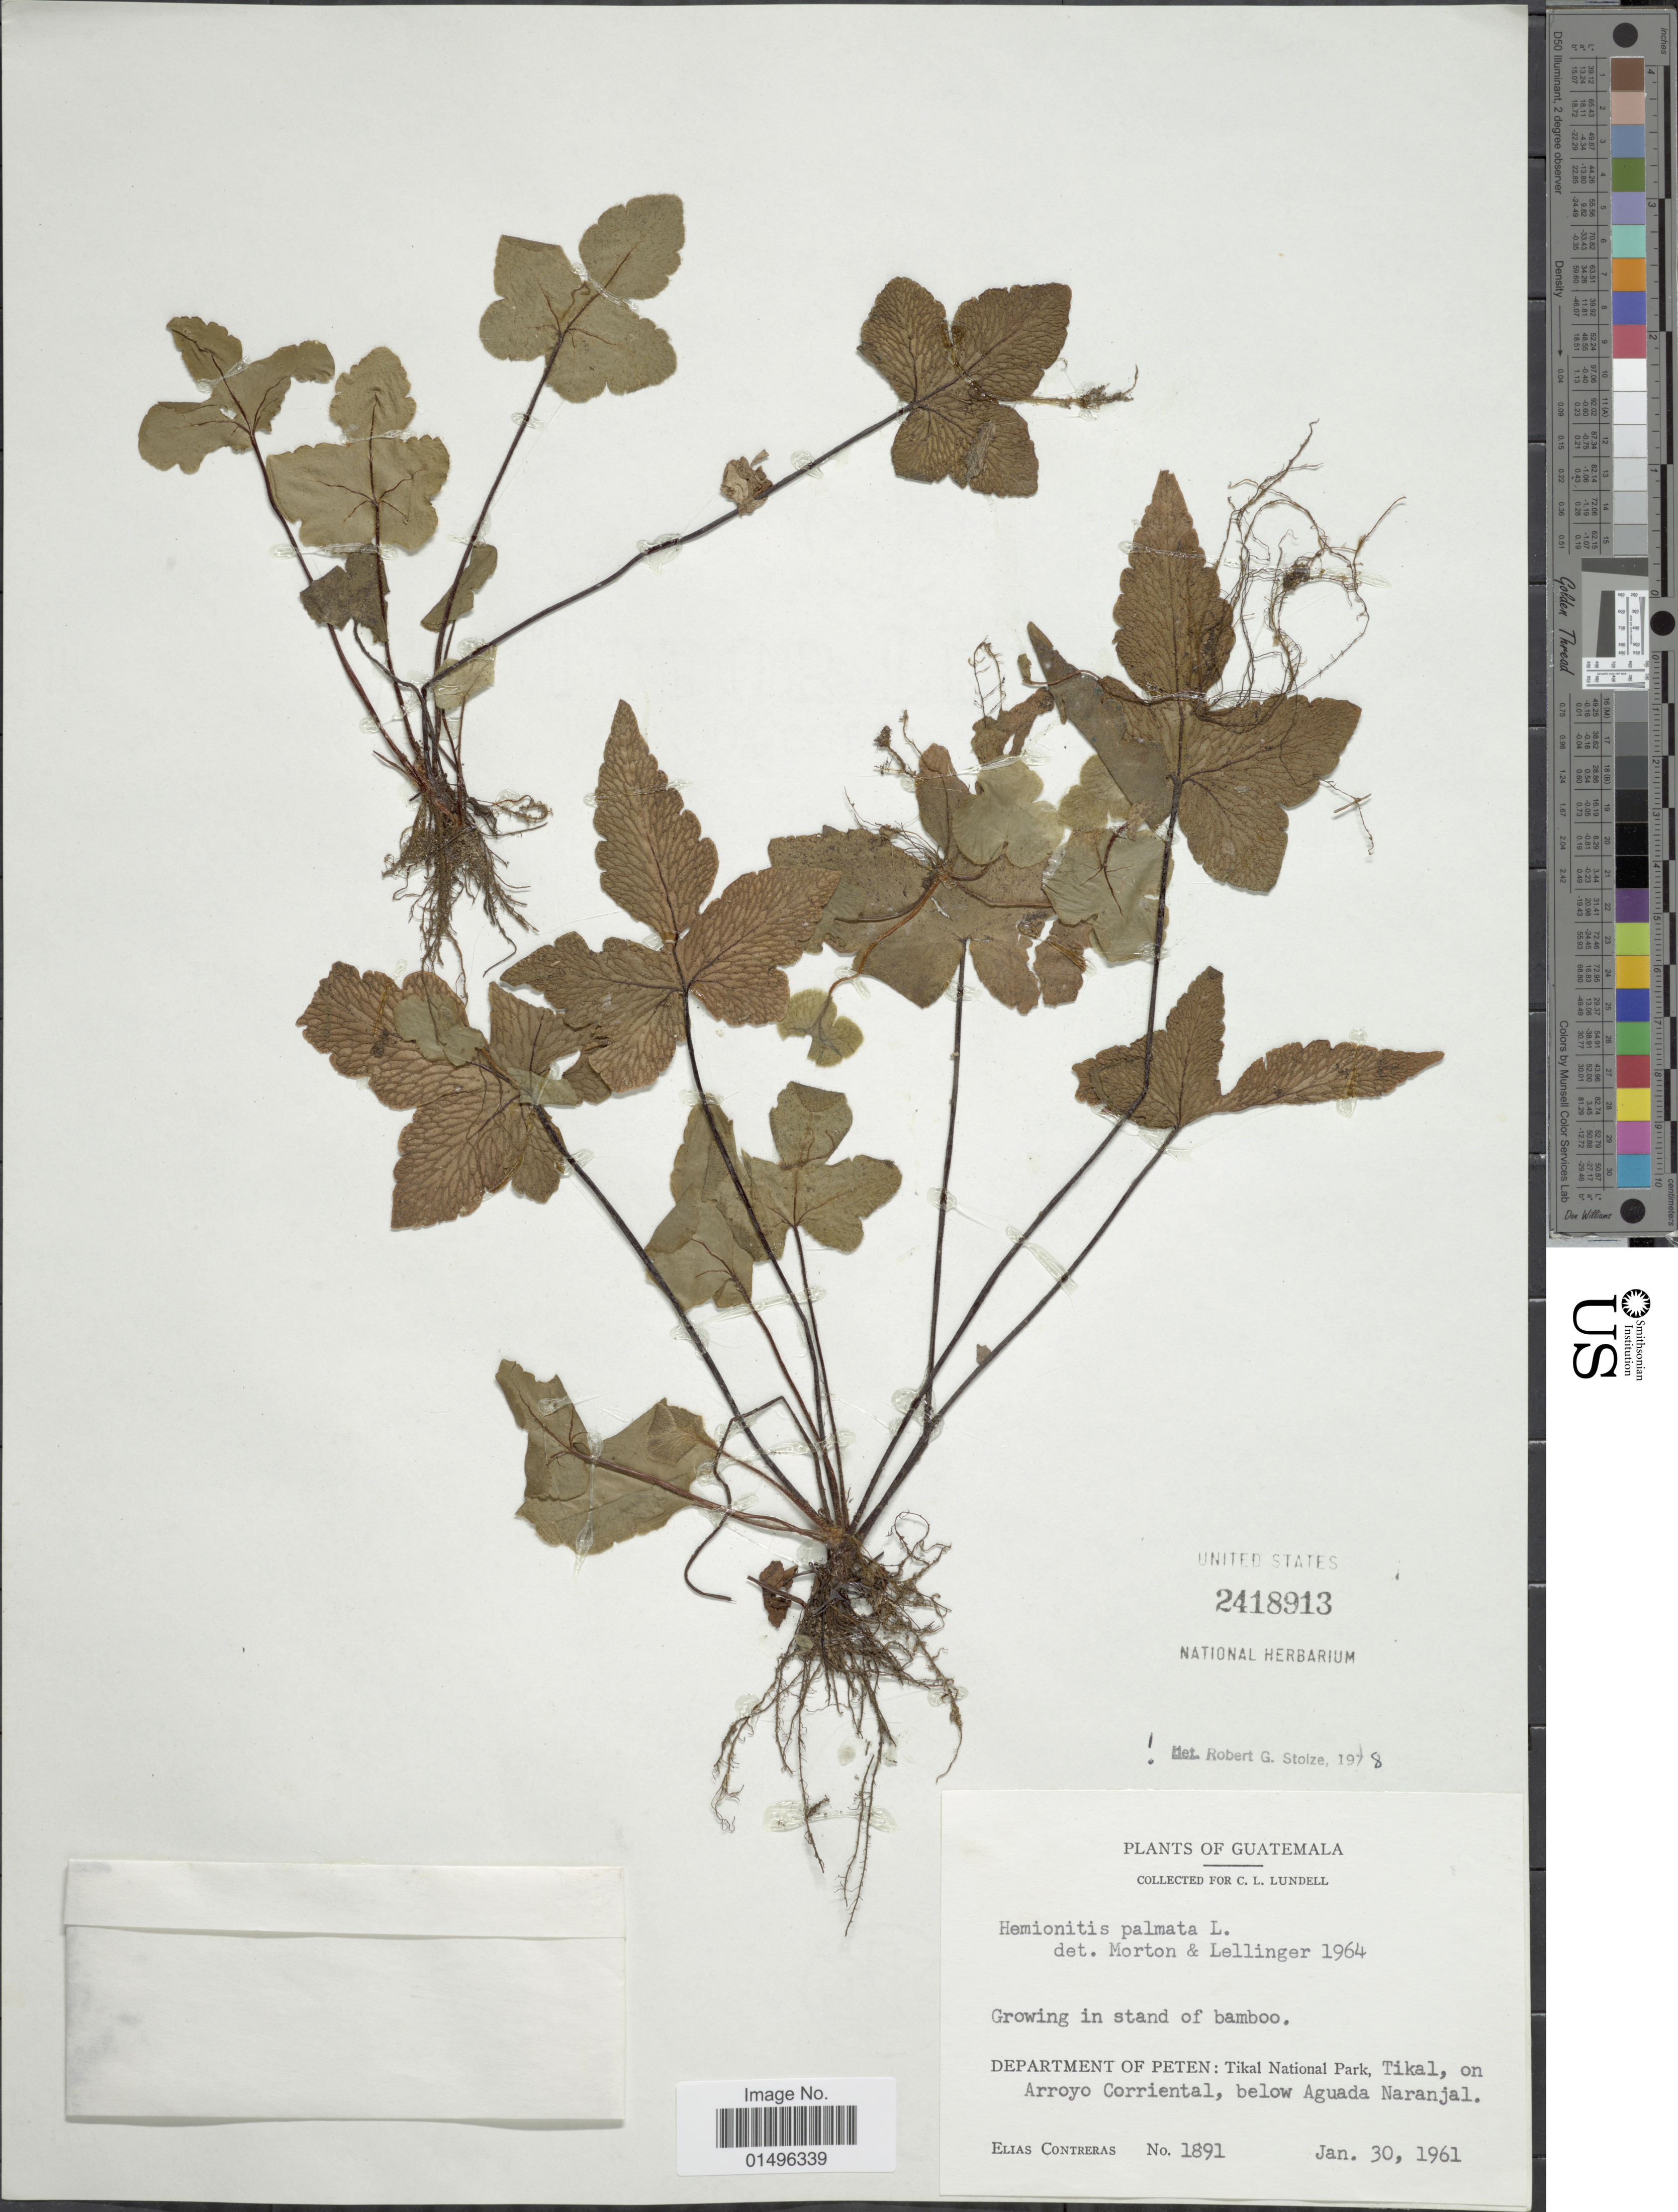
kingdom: Plantae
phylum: Tracheophyta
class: Polypodiopsida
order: Polypodiales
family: Pteridaceae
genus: Hemionitis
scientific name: Hemionitis palmata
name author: L.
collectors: E. Contreras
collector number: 1891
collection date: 1961-01-30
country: Guatemala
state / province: El Petén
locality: Guatemala, Department of Peten: Tikal National Park, Tikal, Arroyo Corriental, below Aguada Naranjal.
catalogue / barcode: US 2418913